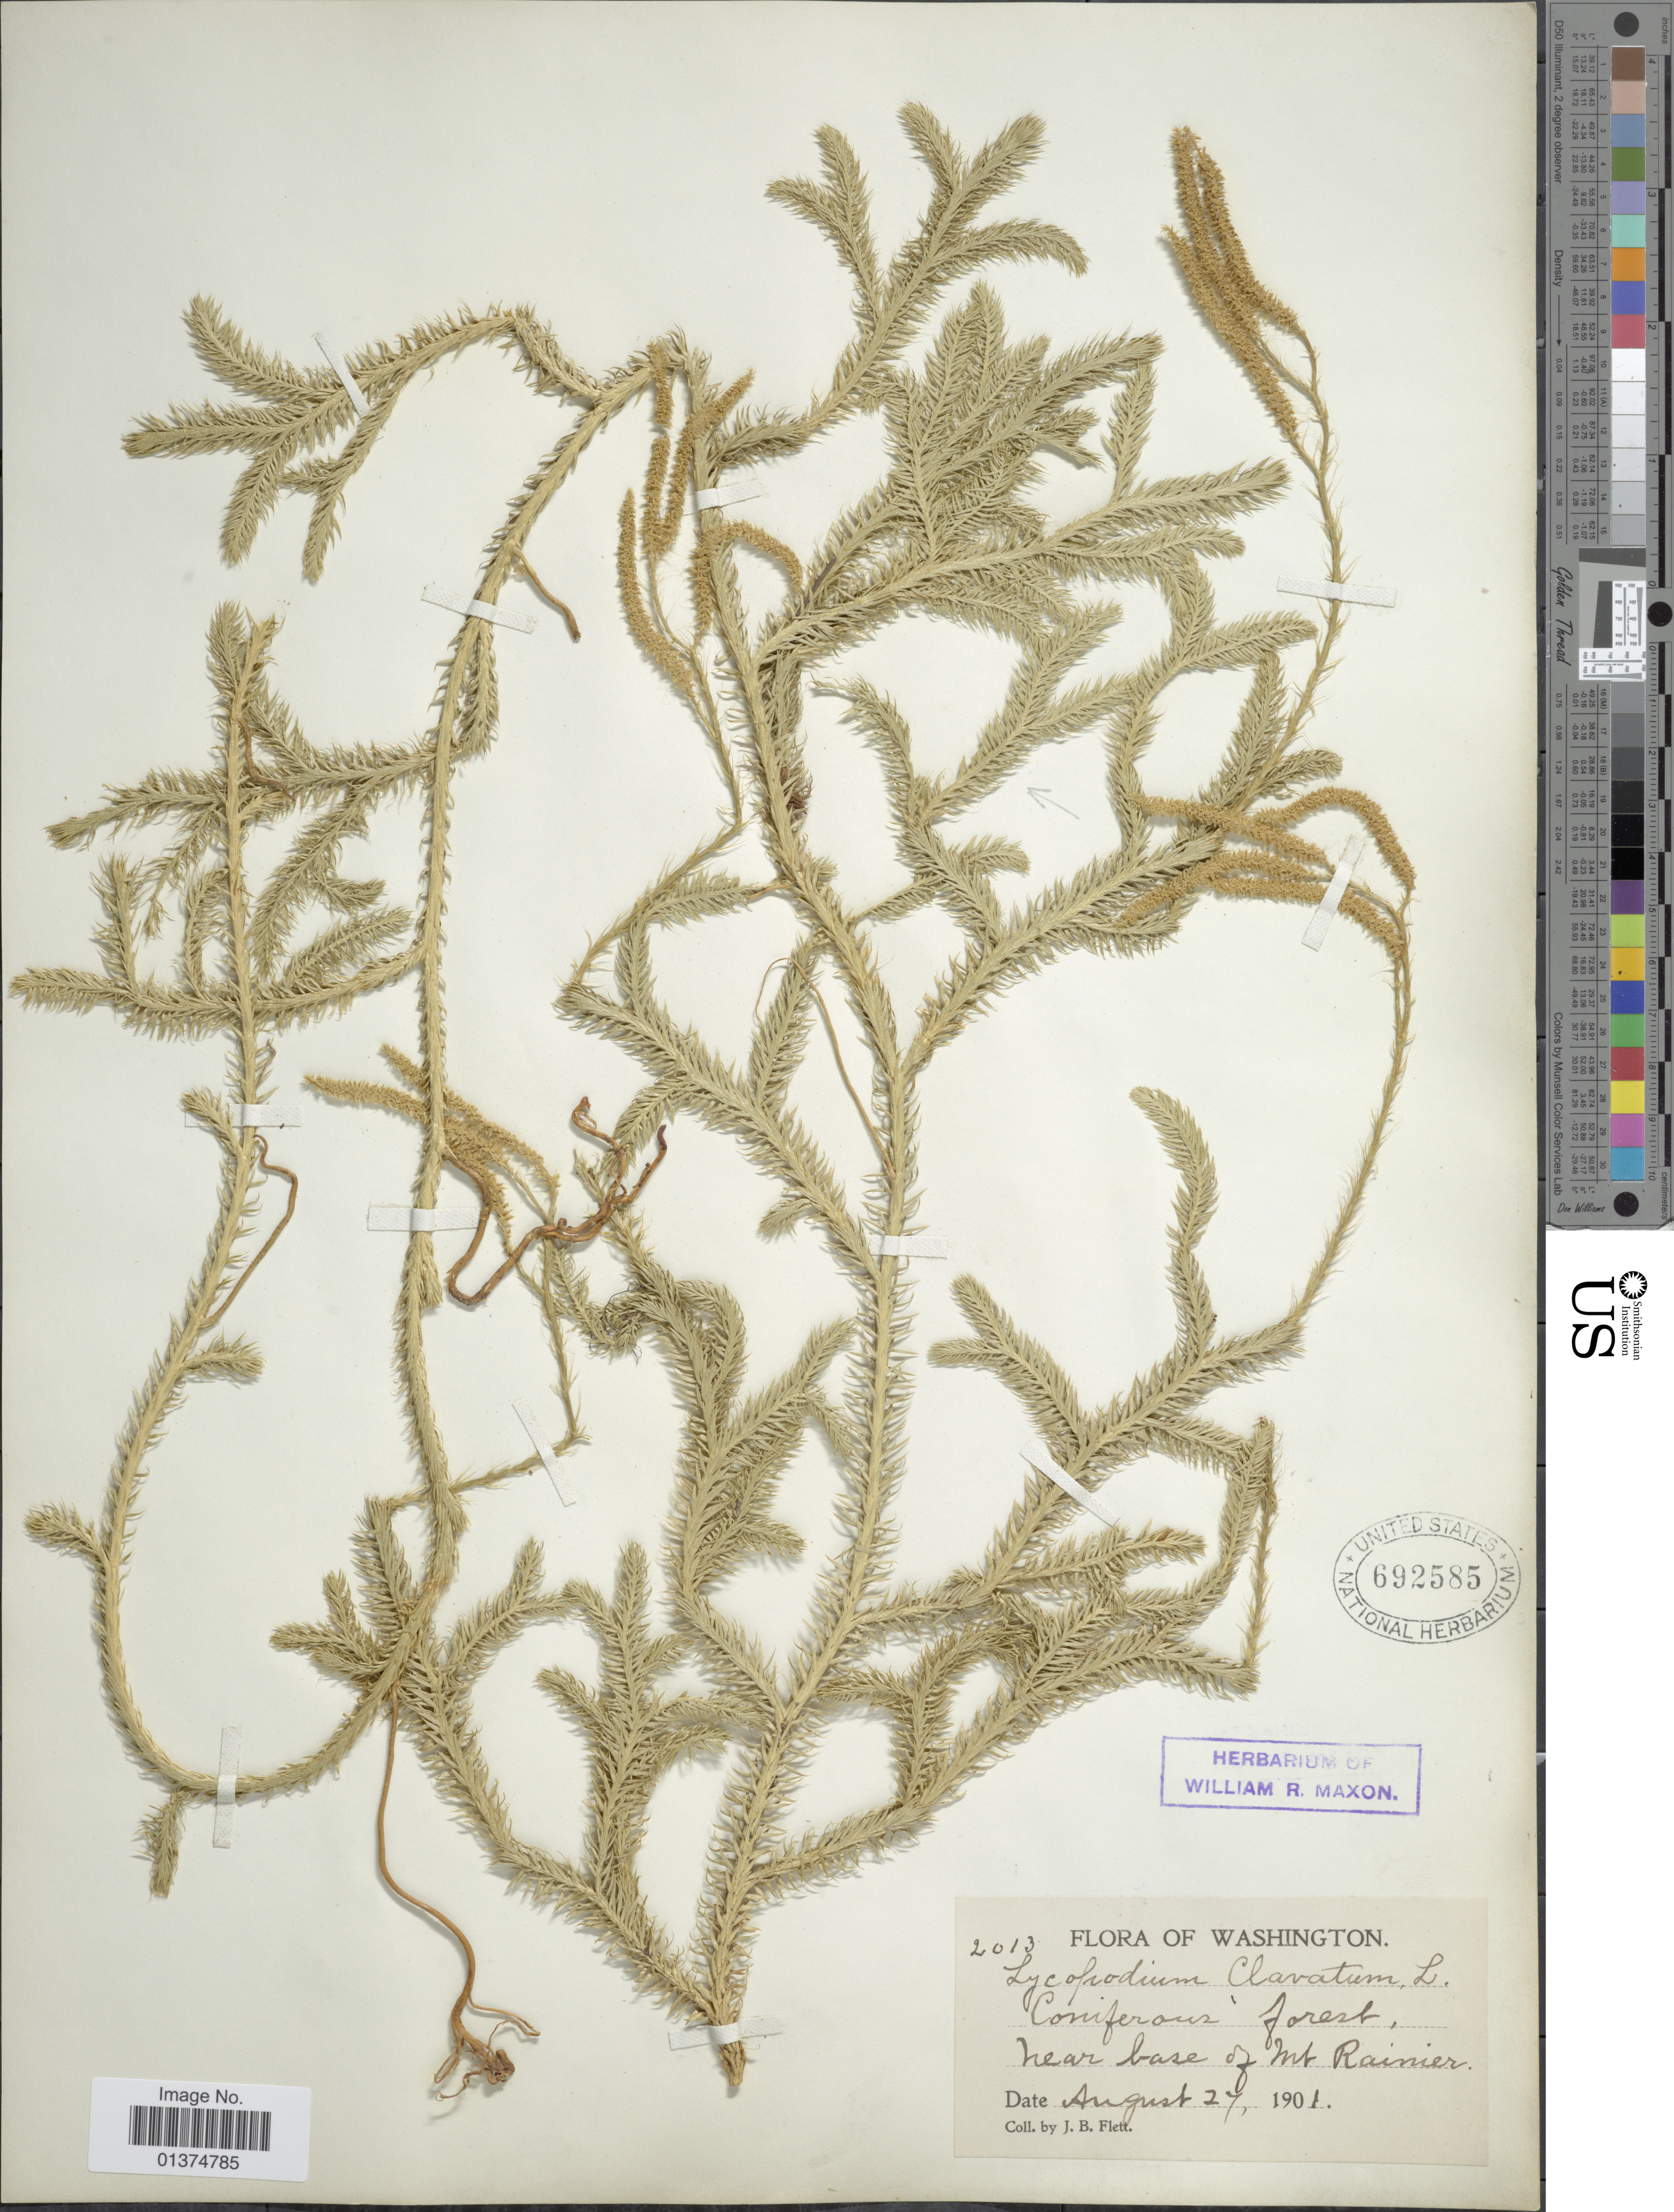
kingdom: Plantae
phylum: Tracheophyta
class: Lycopodiopsida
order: Lycopodiales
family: Lycopodiaceae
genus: Lycopodium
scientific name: Lycopodium clavatum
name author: L.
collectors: J. Flett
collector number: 2013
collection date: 1901-08-27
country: United States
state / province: Washington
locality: Coniferous forest near base of Mt Rainier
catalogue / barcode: US 692585